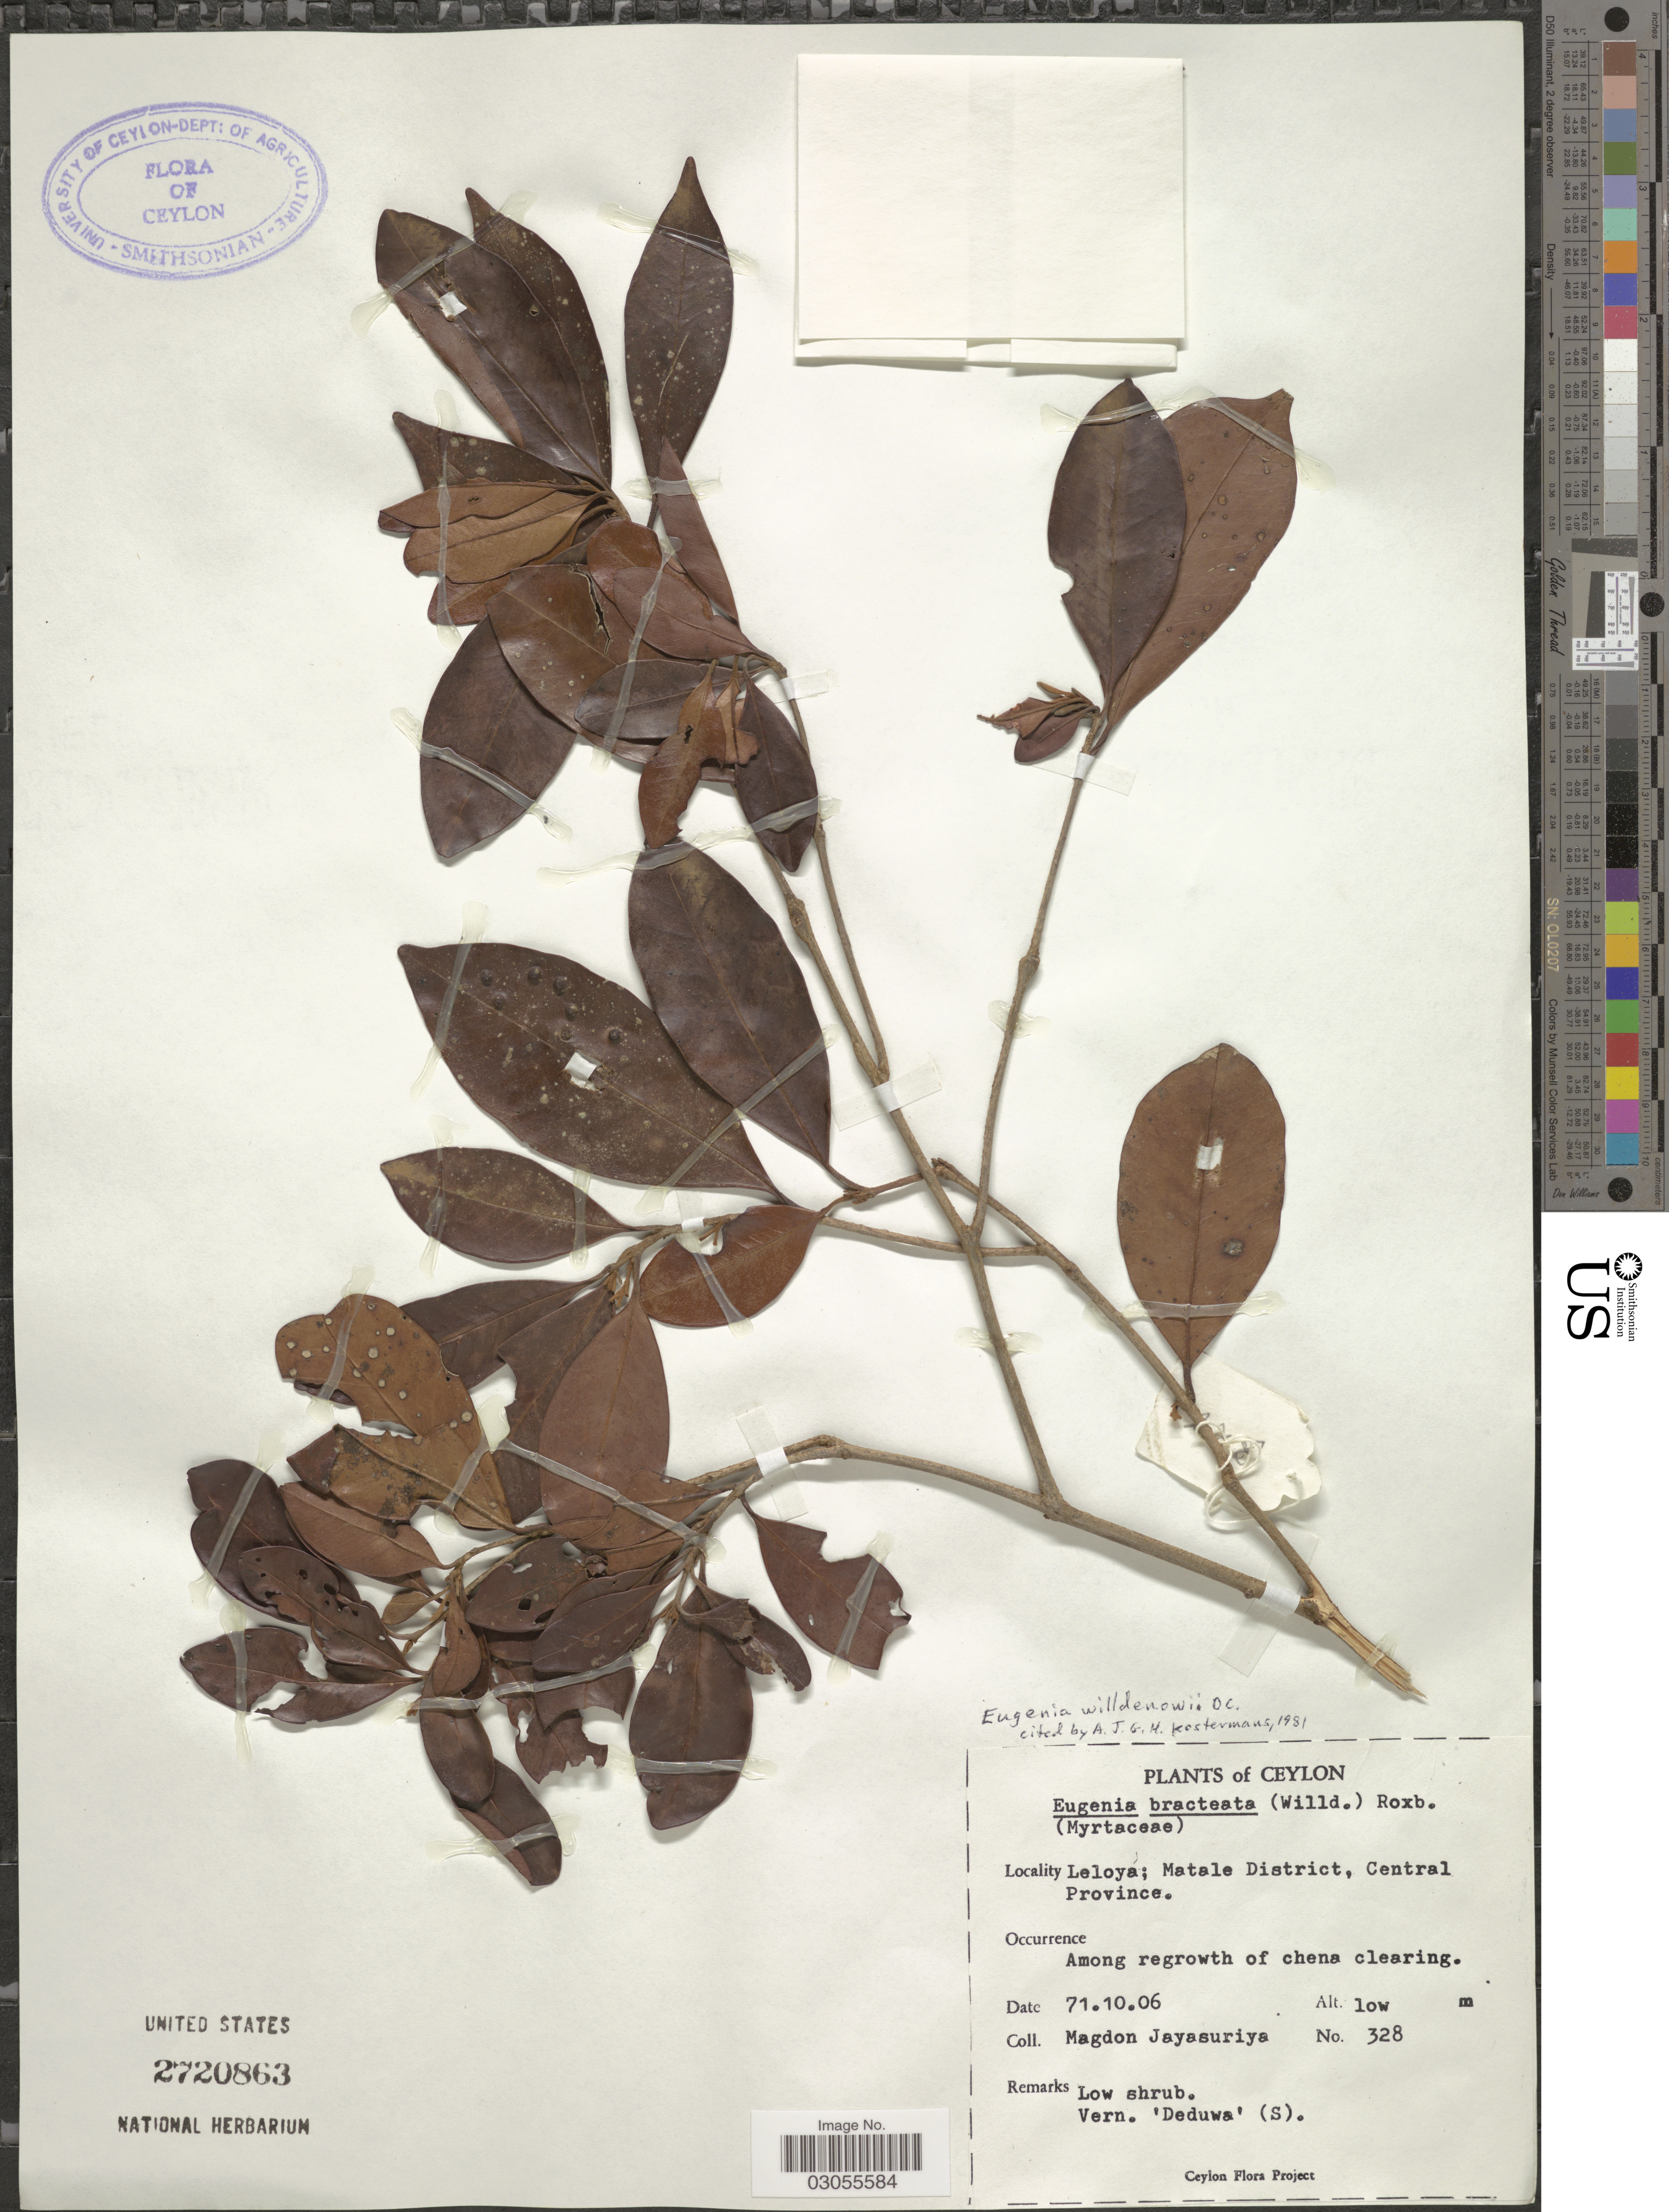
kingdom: Plantae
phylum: Tracheophyta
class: Magnoliopsida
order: Myrtales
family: Myrtaceae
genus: Eugenia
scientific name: Eugenia willdenowii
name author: Nied.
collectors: A. H. Jayasuriya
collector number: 328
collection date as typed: Transcribed d/m/y: 6/10/71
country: Sri Lanka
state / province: Central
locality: Ceylon. Leloya; Matale District.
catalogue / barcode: US 2720863